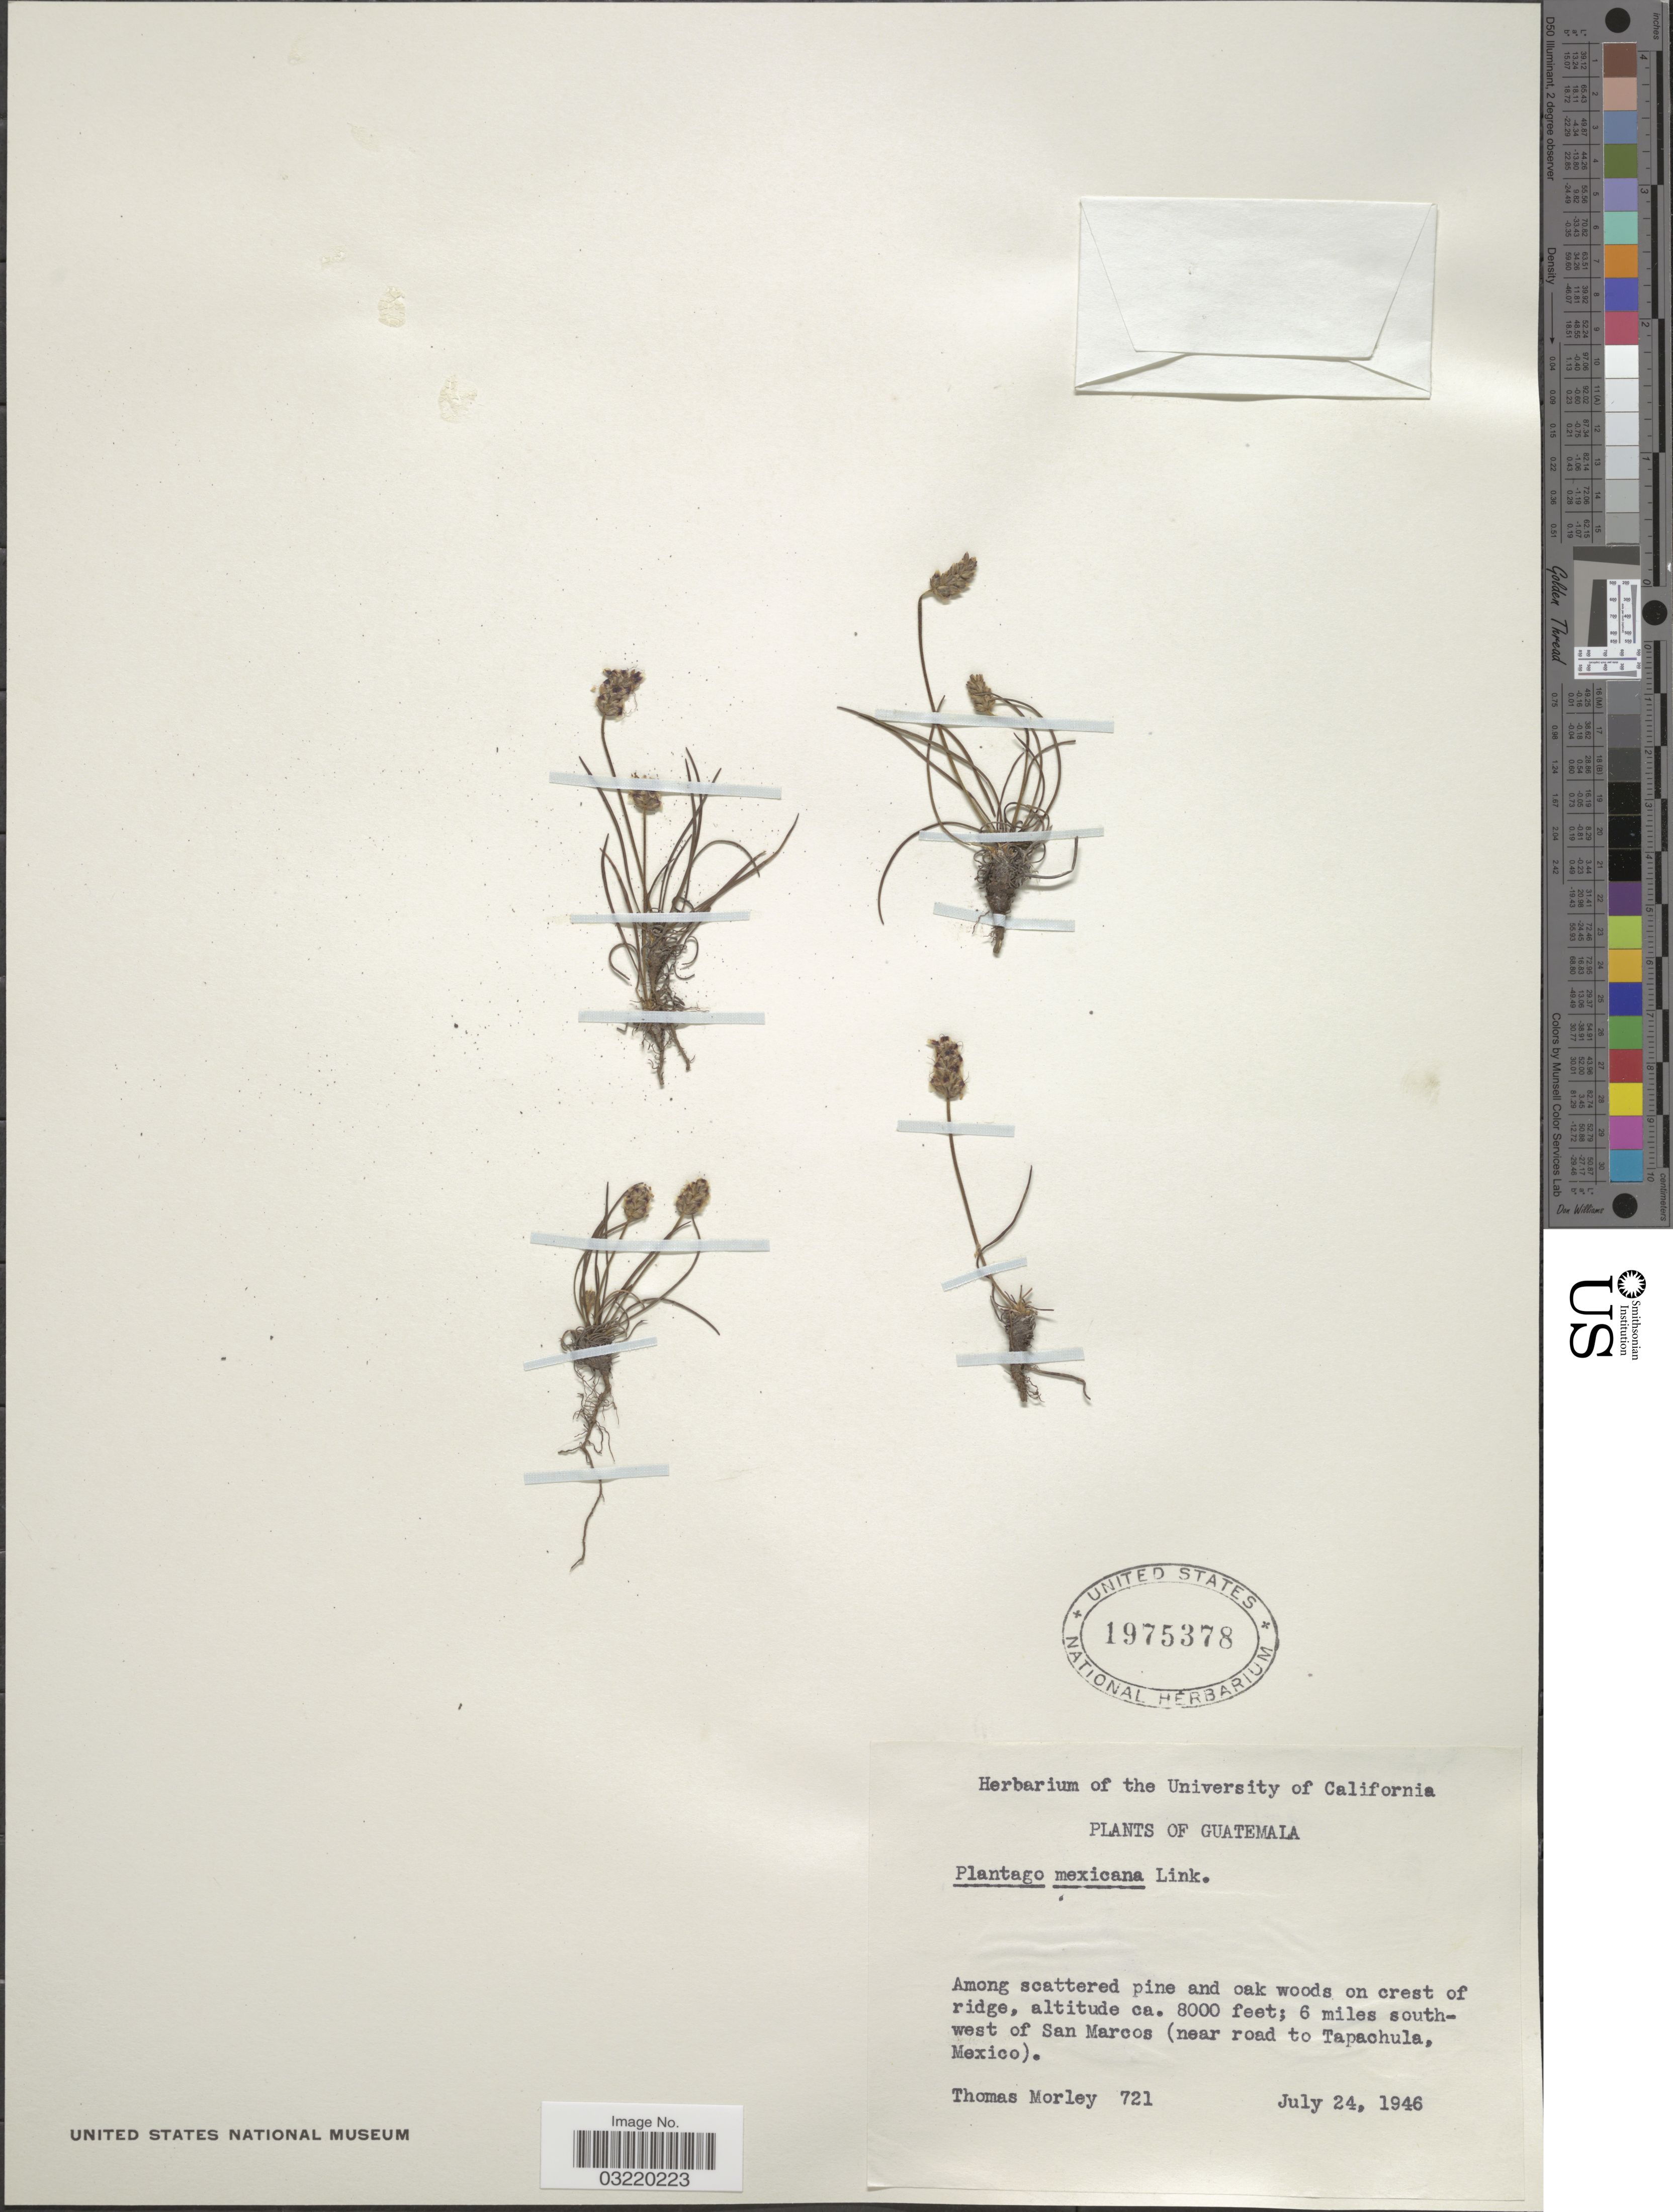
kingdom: Plantae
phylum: Tracheophyta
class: Magnoliopsida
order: Lamiales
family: Plantaginaceae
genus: Plantago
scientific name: Plantago nivea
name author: Kunth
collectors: T. Morley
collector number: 721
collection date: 1946-07-24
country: Guatemala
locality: Among scattered pine and oak woods on crest of ridge. 6 miles south-west of San Marcos (near road to Tapachula).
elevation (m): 2438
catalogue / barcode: US 1975378